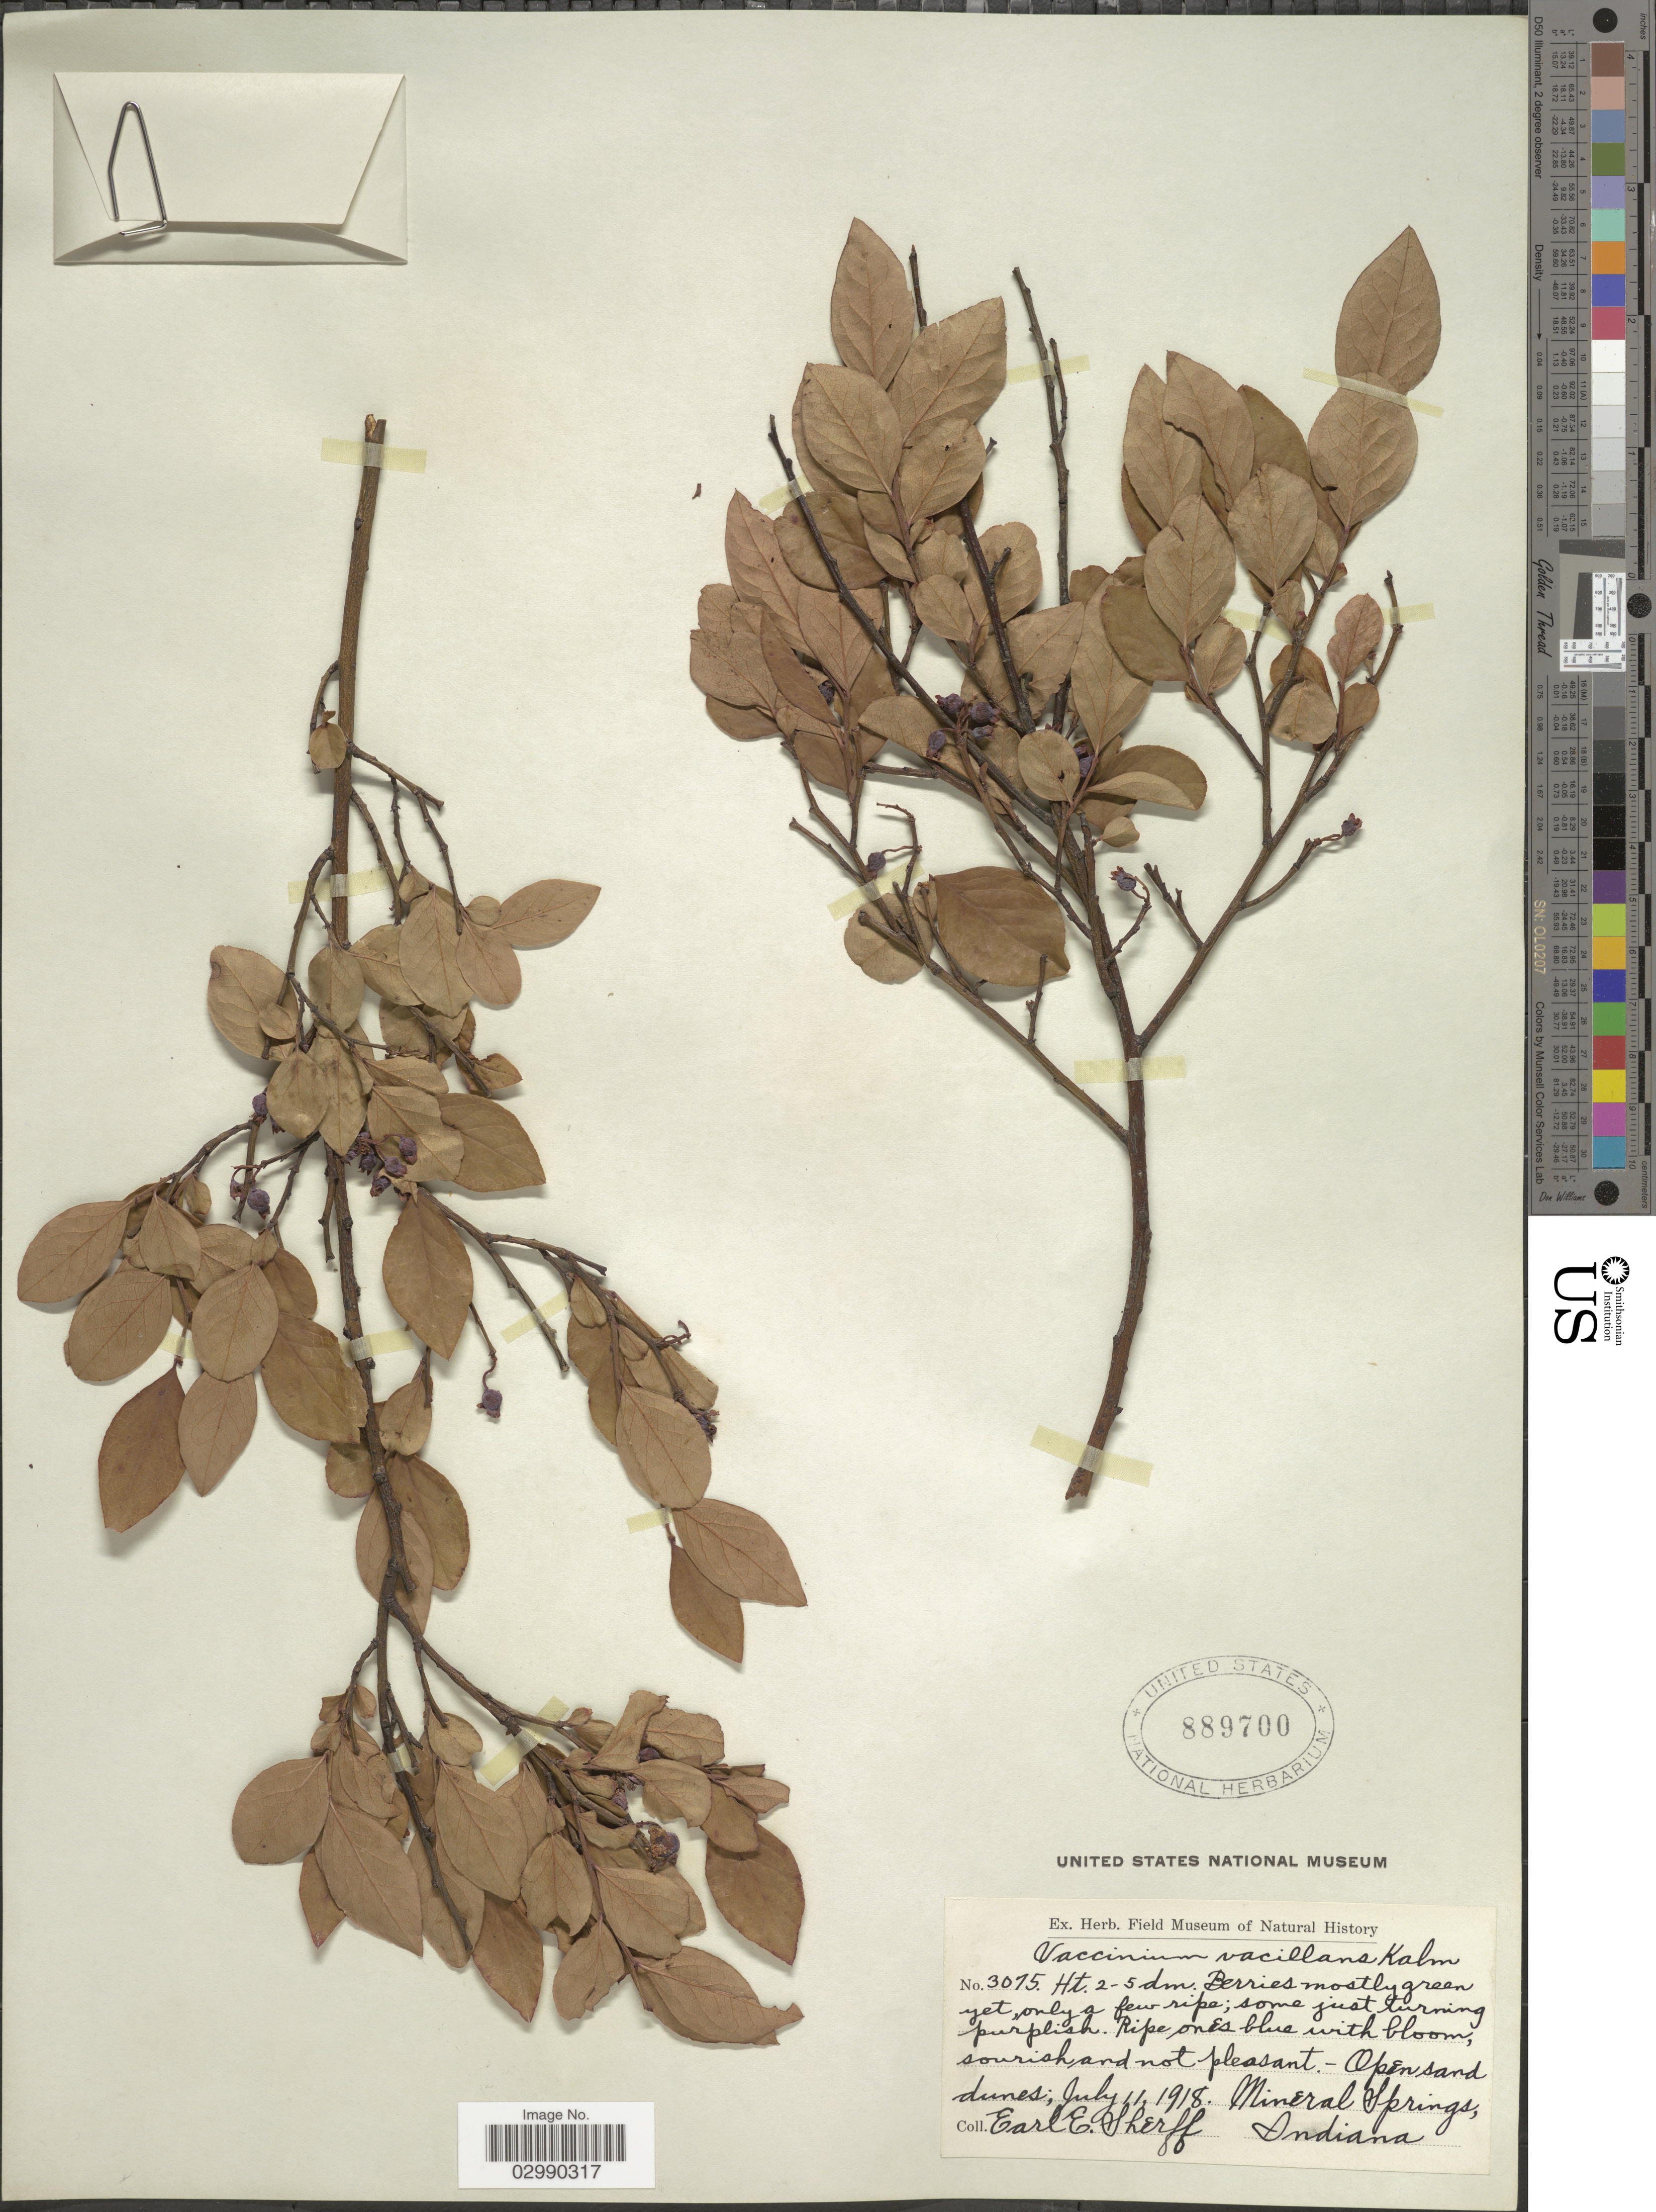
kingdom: Plantae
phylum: Tracheophyta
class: Magnoliopsida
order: Ericales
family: Ericaceae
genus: Vaccinium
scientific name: Vaccinium vacillans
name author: Kalm ex Torr.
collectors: E. E. Sherff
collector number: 3075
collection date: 1918-07-11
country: United States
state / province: Indiana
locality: Mineral Springs.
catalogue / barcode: US 889700